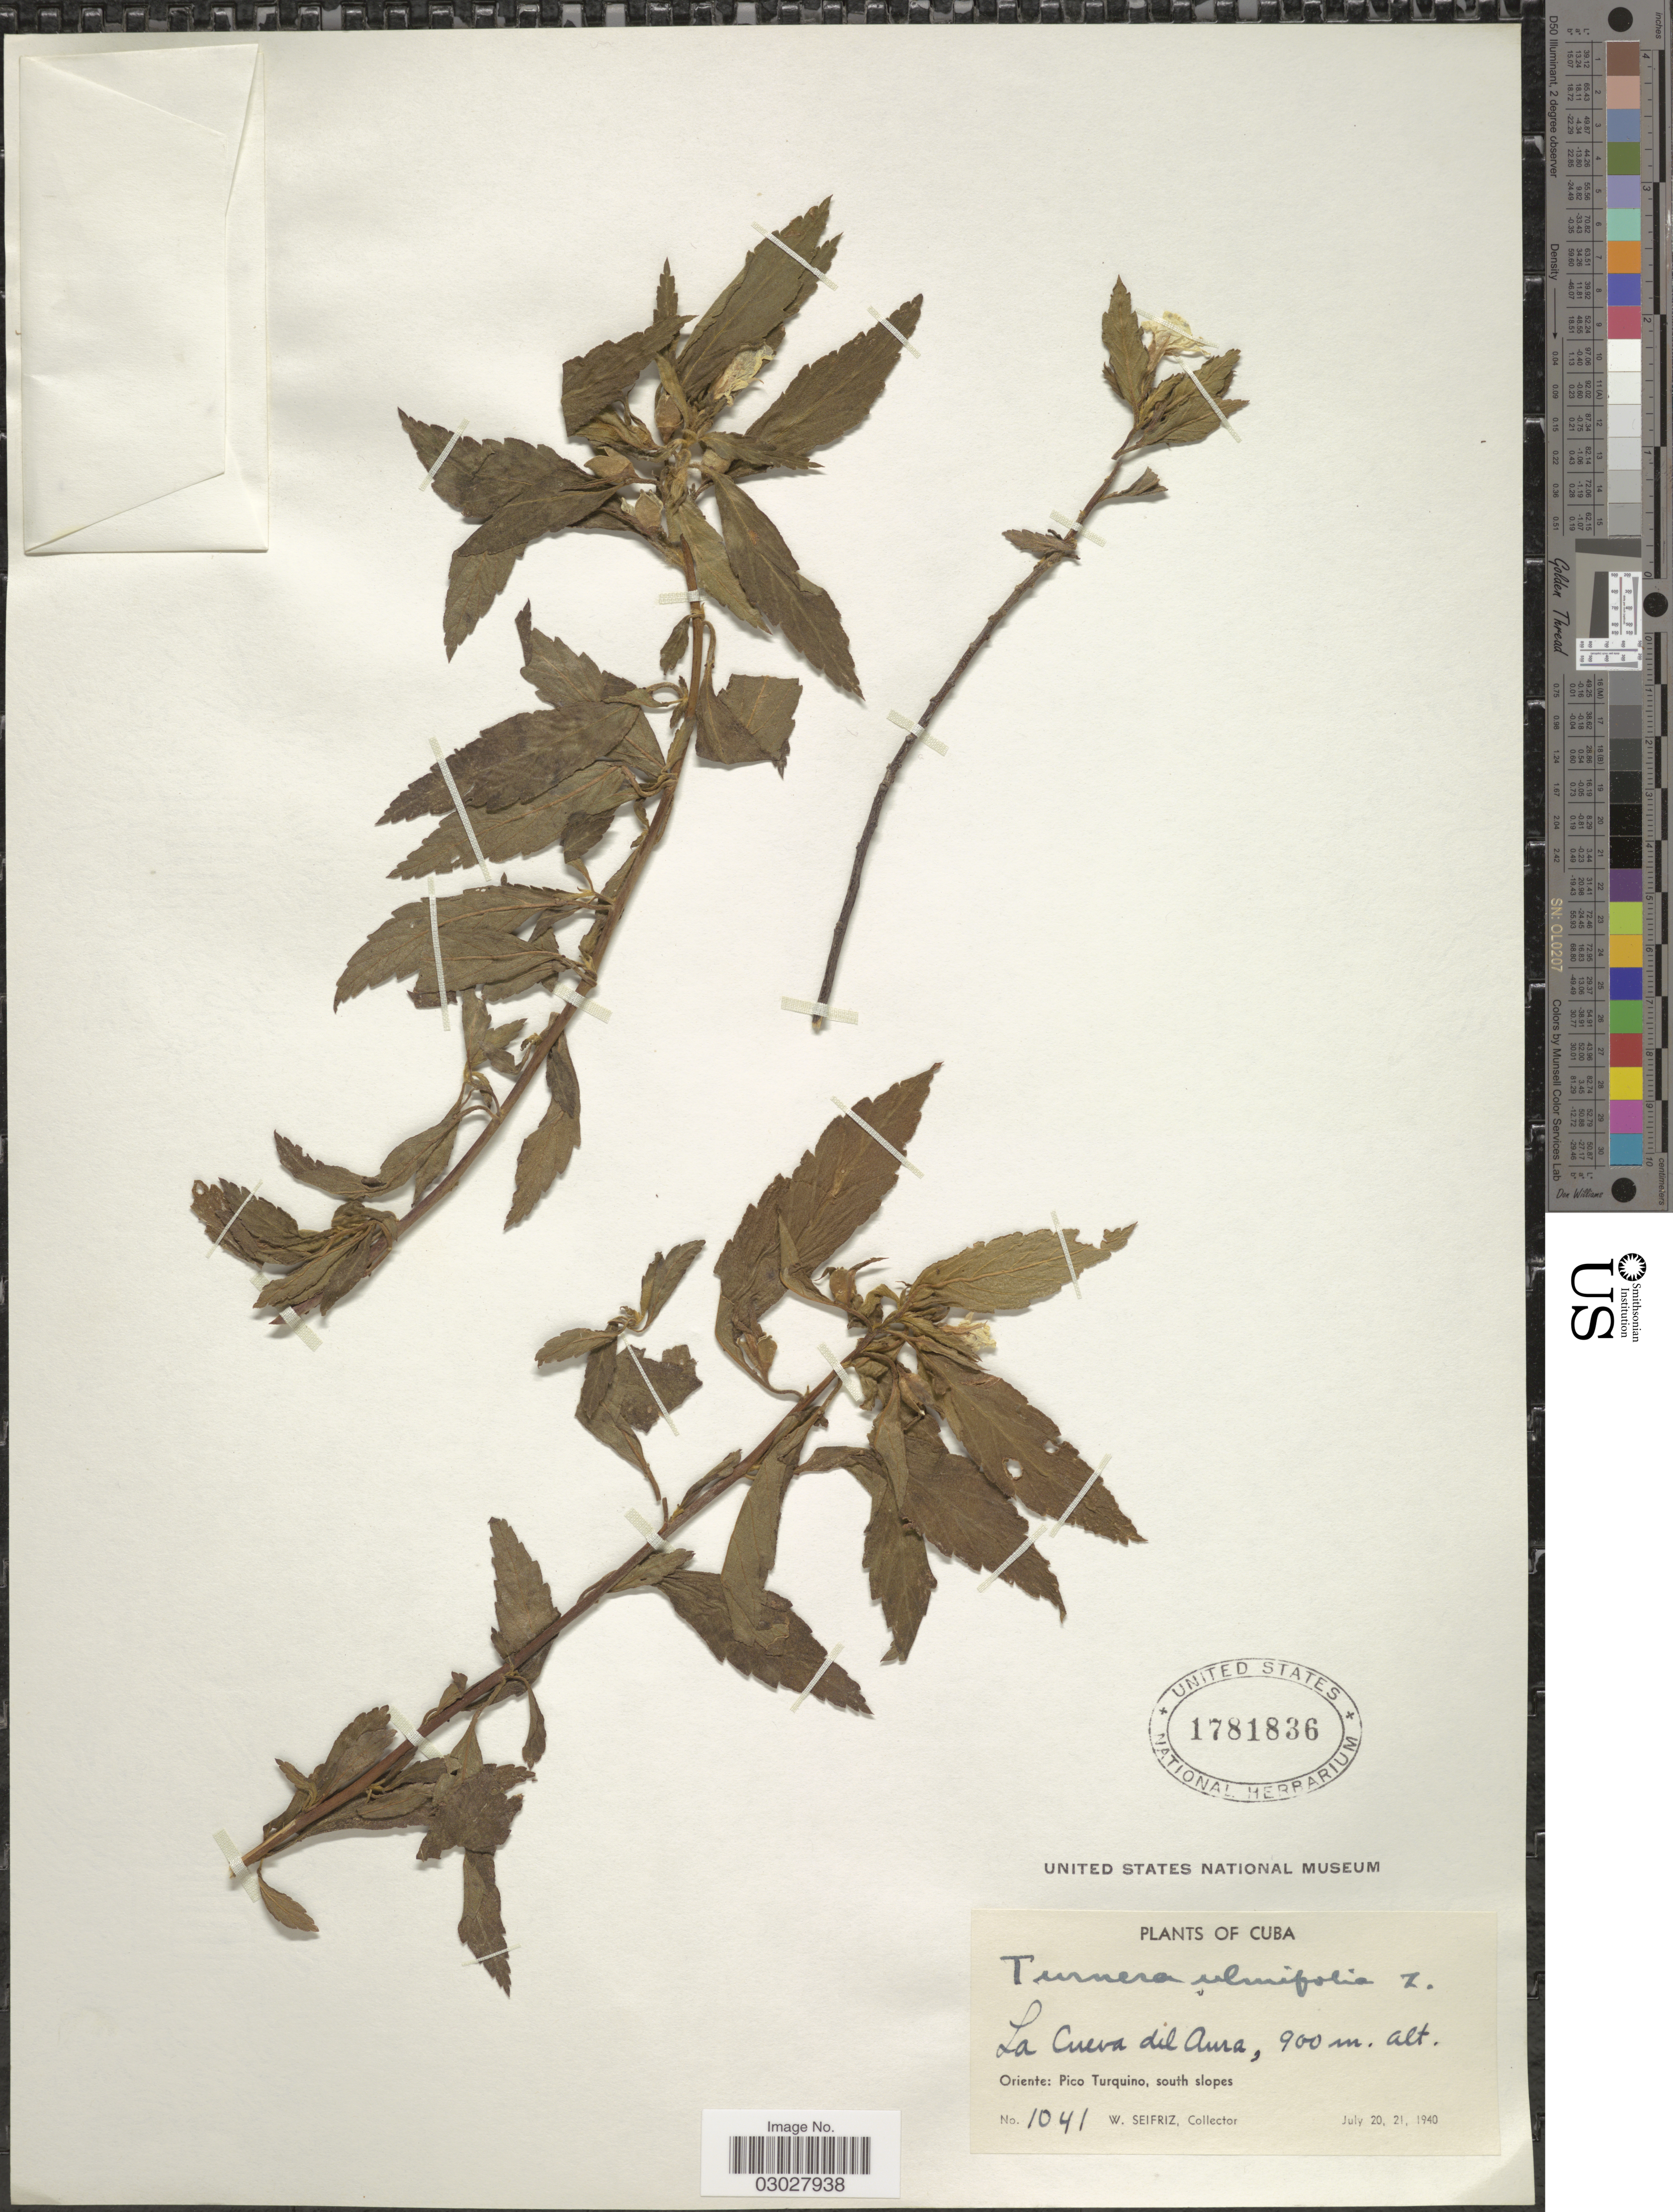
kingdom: Plantae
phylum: Tracheophyta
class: Magnoliopsida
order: Malpighiales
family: Turneraceae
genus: Turnera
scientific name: Turnera ulmifolia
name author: L.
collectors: W. Seifriz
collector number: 1041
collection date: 1940-07-20/1940-07-21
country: Cuba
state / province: Oriente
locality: La Cueva del Aura. Pico Turquino, south slopes.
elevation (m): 900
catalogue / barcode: US 1781836